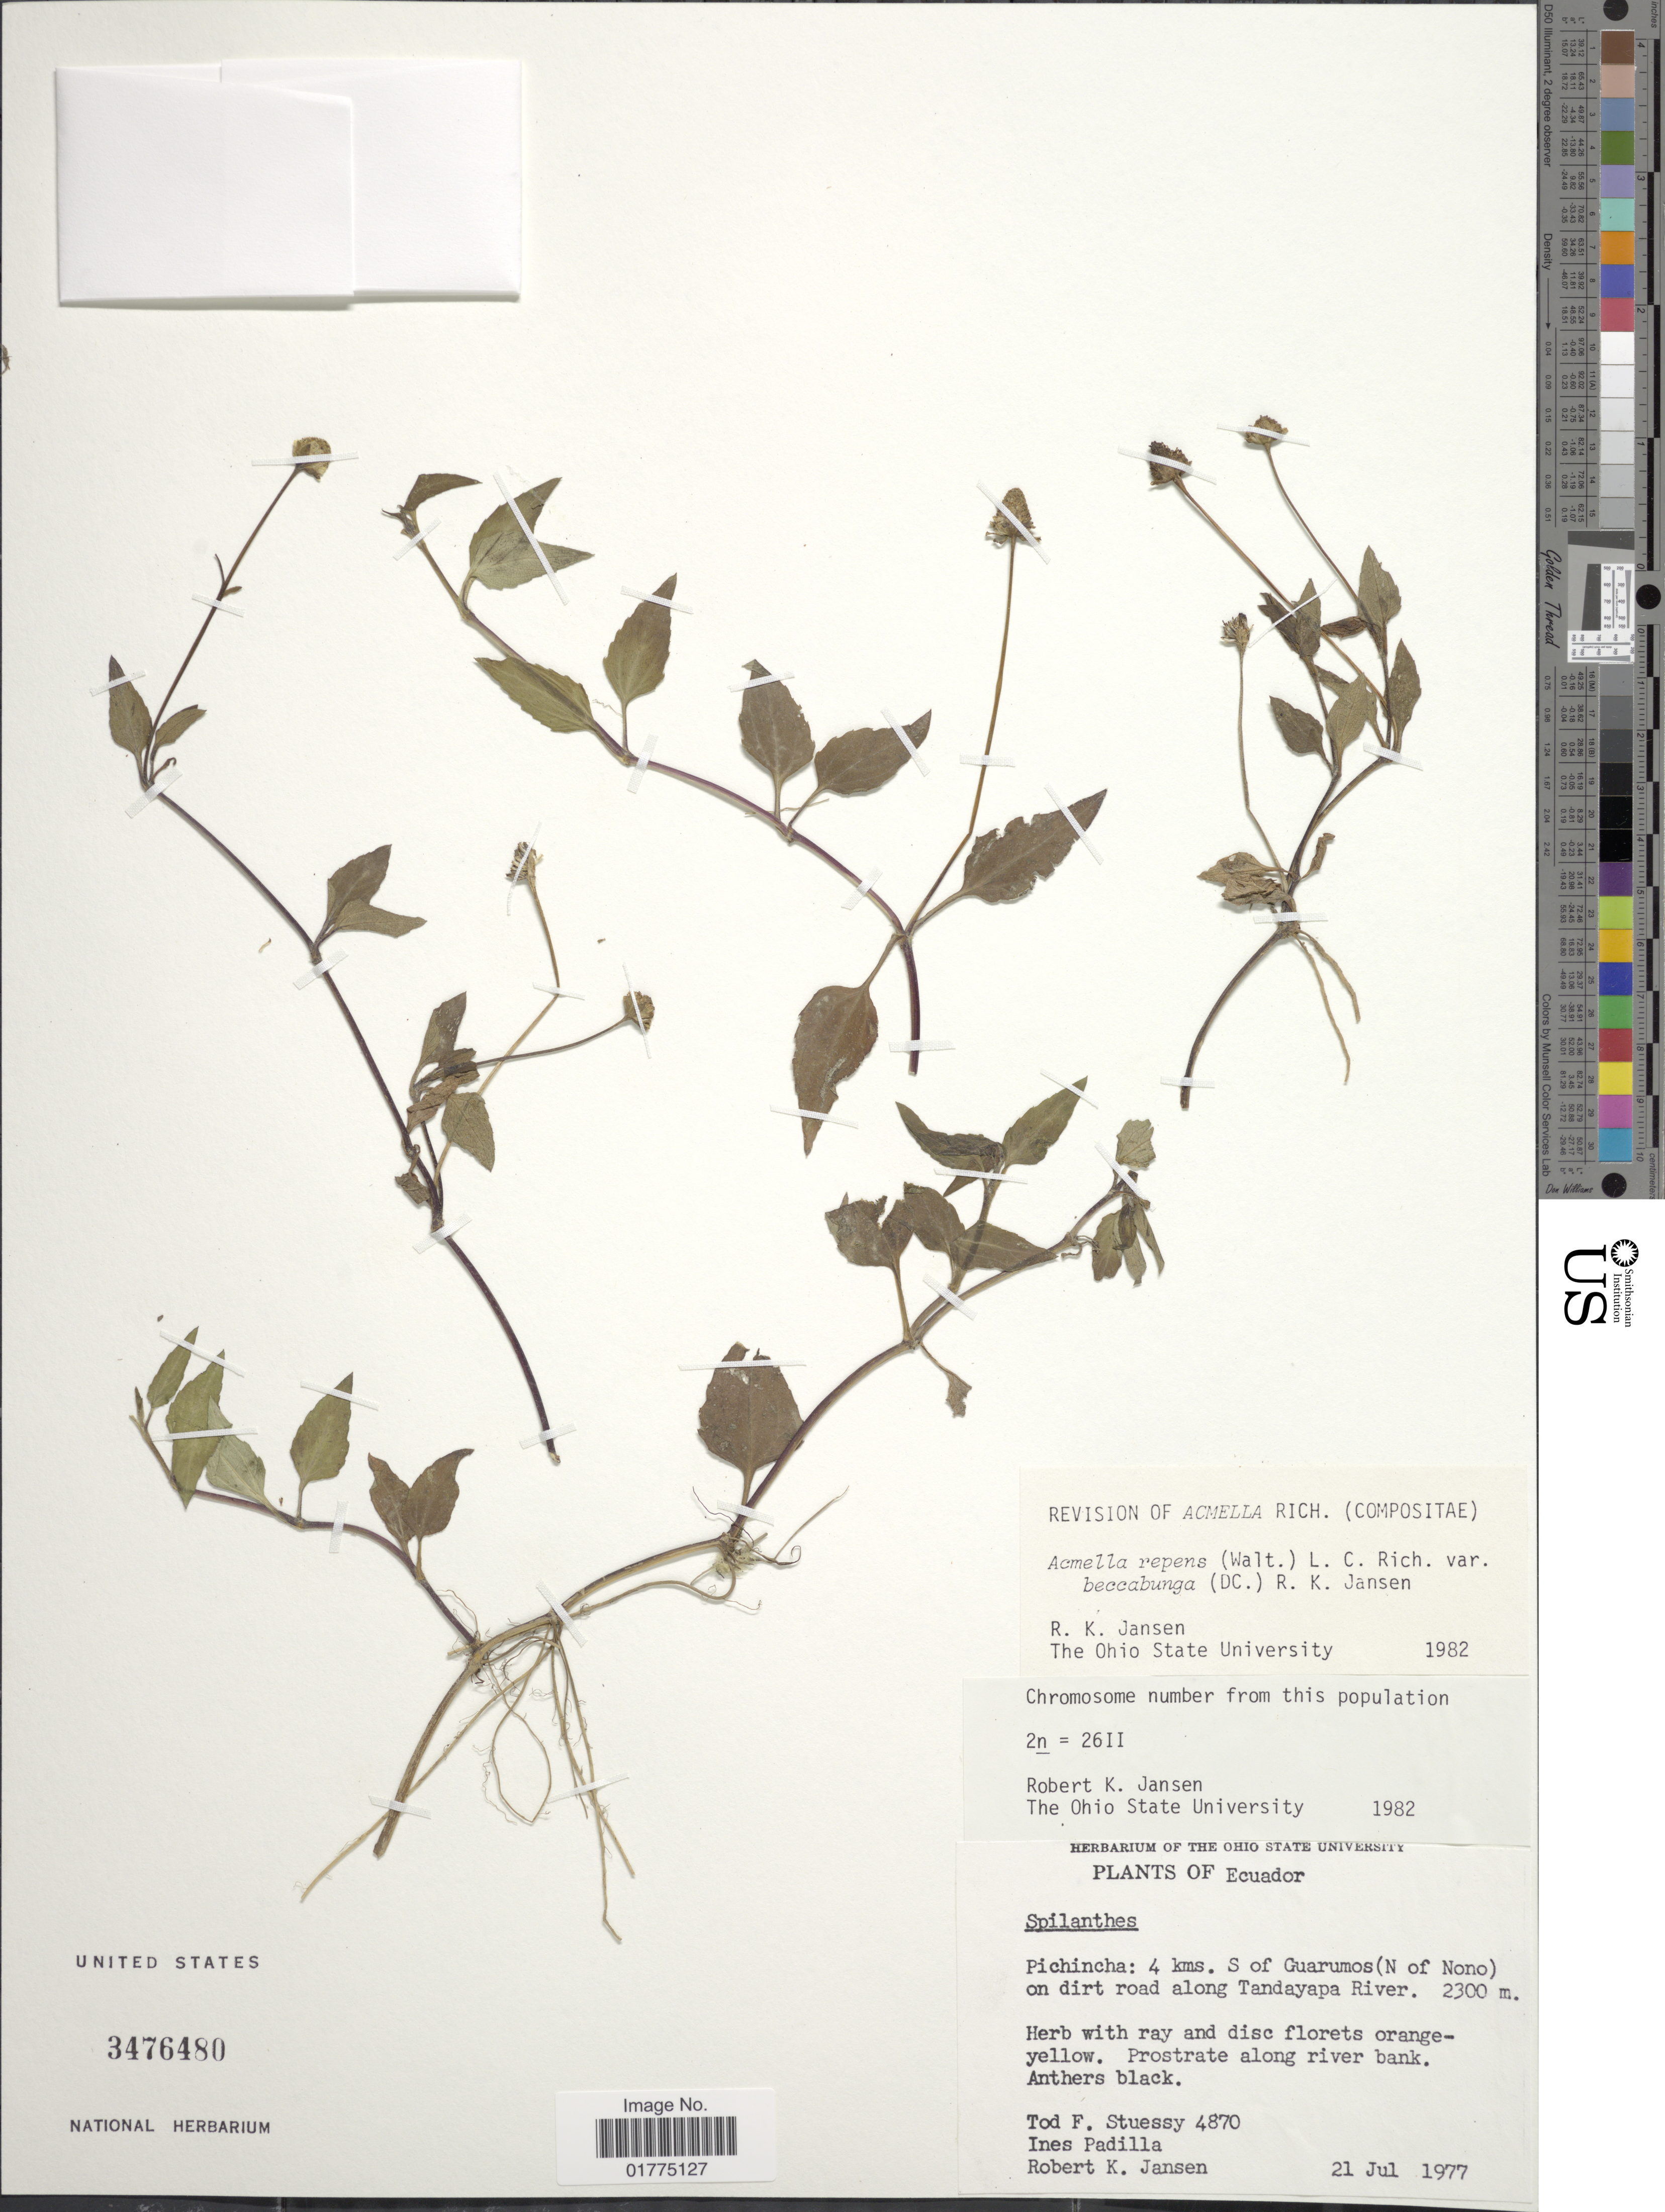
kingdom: Plantae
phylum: Tracheophyta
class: Magnoliopsida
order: Asterales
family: Asteraceae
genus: Heliopsis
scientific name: Heliopsis buphthalmoides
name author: (Jacq.) Dunal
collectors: T. Stuessy, I. Padilla & R. K. Jansen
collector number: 4870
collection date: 1977-07-21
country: Ecuador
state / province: Pichincha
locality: Pichincha: 4 kms. S of Guarumos (N of Nono) on dirt road along Tandayapa River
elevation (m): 2300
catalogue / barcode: US 3476480